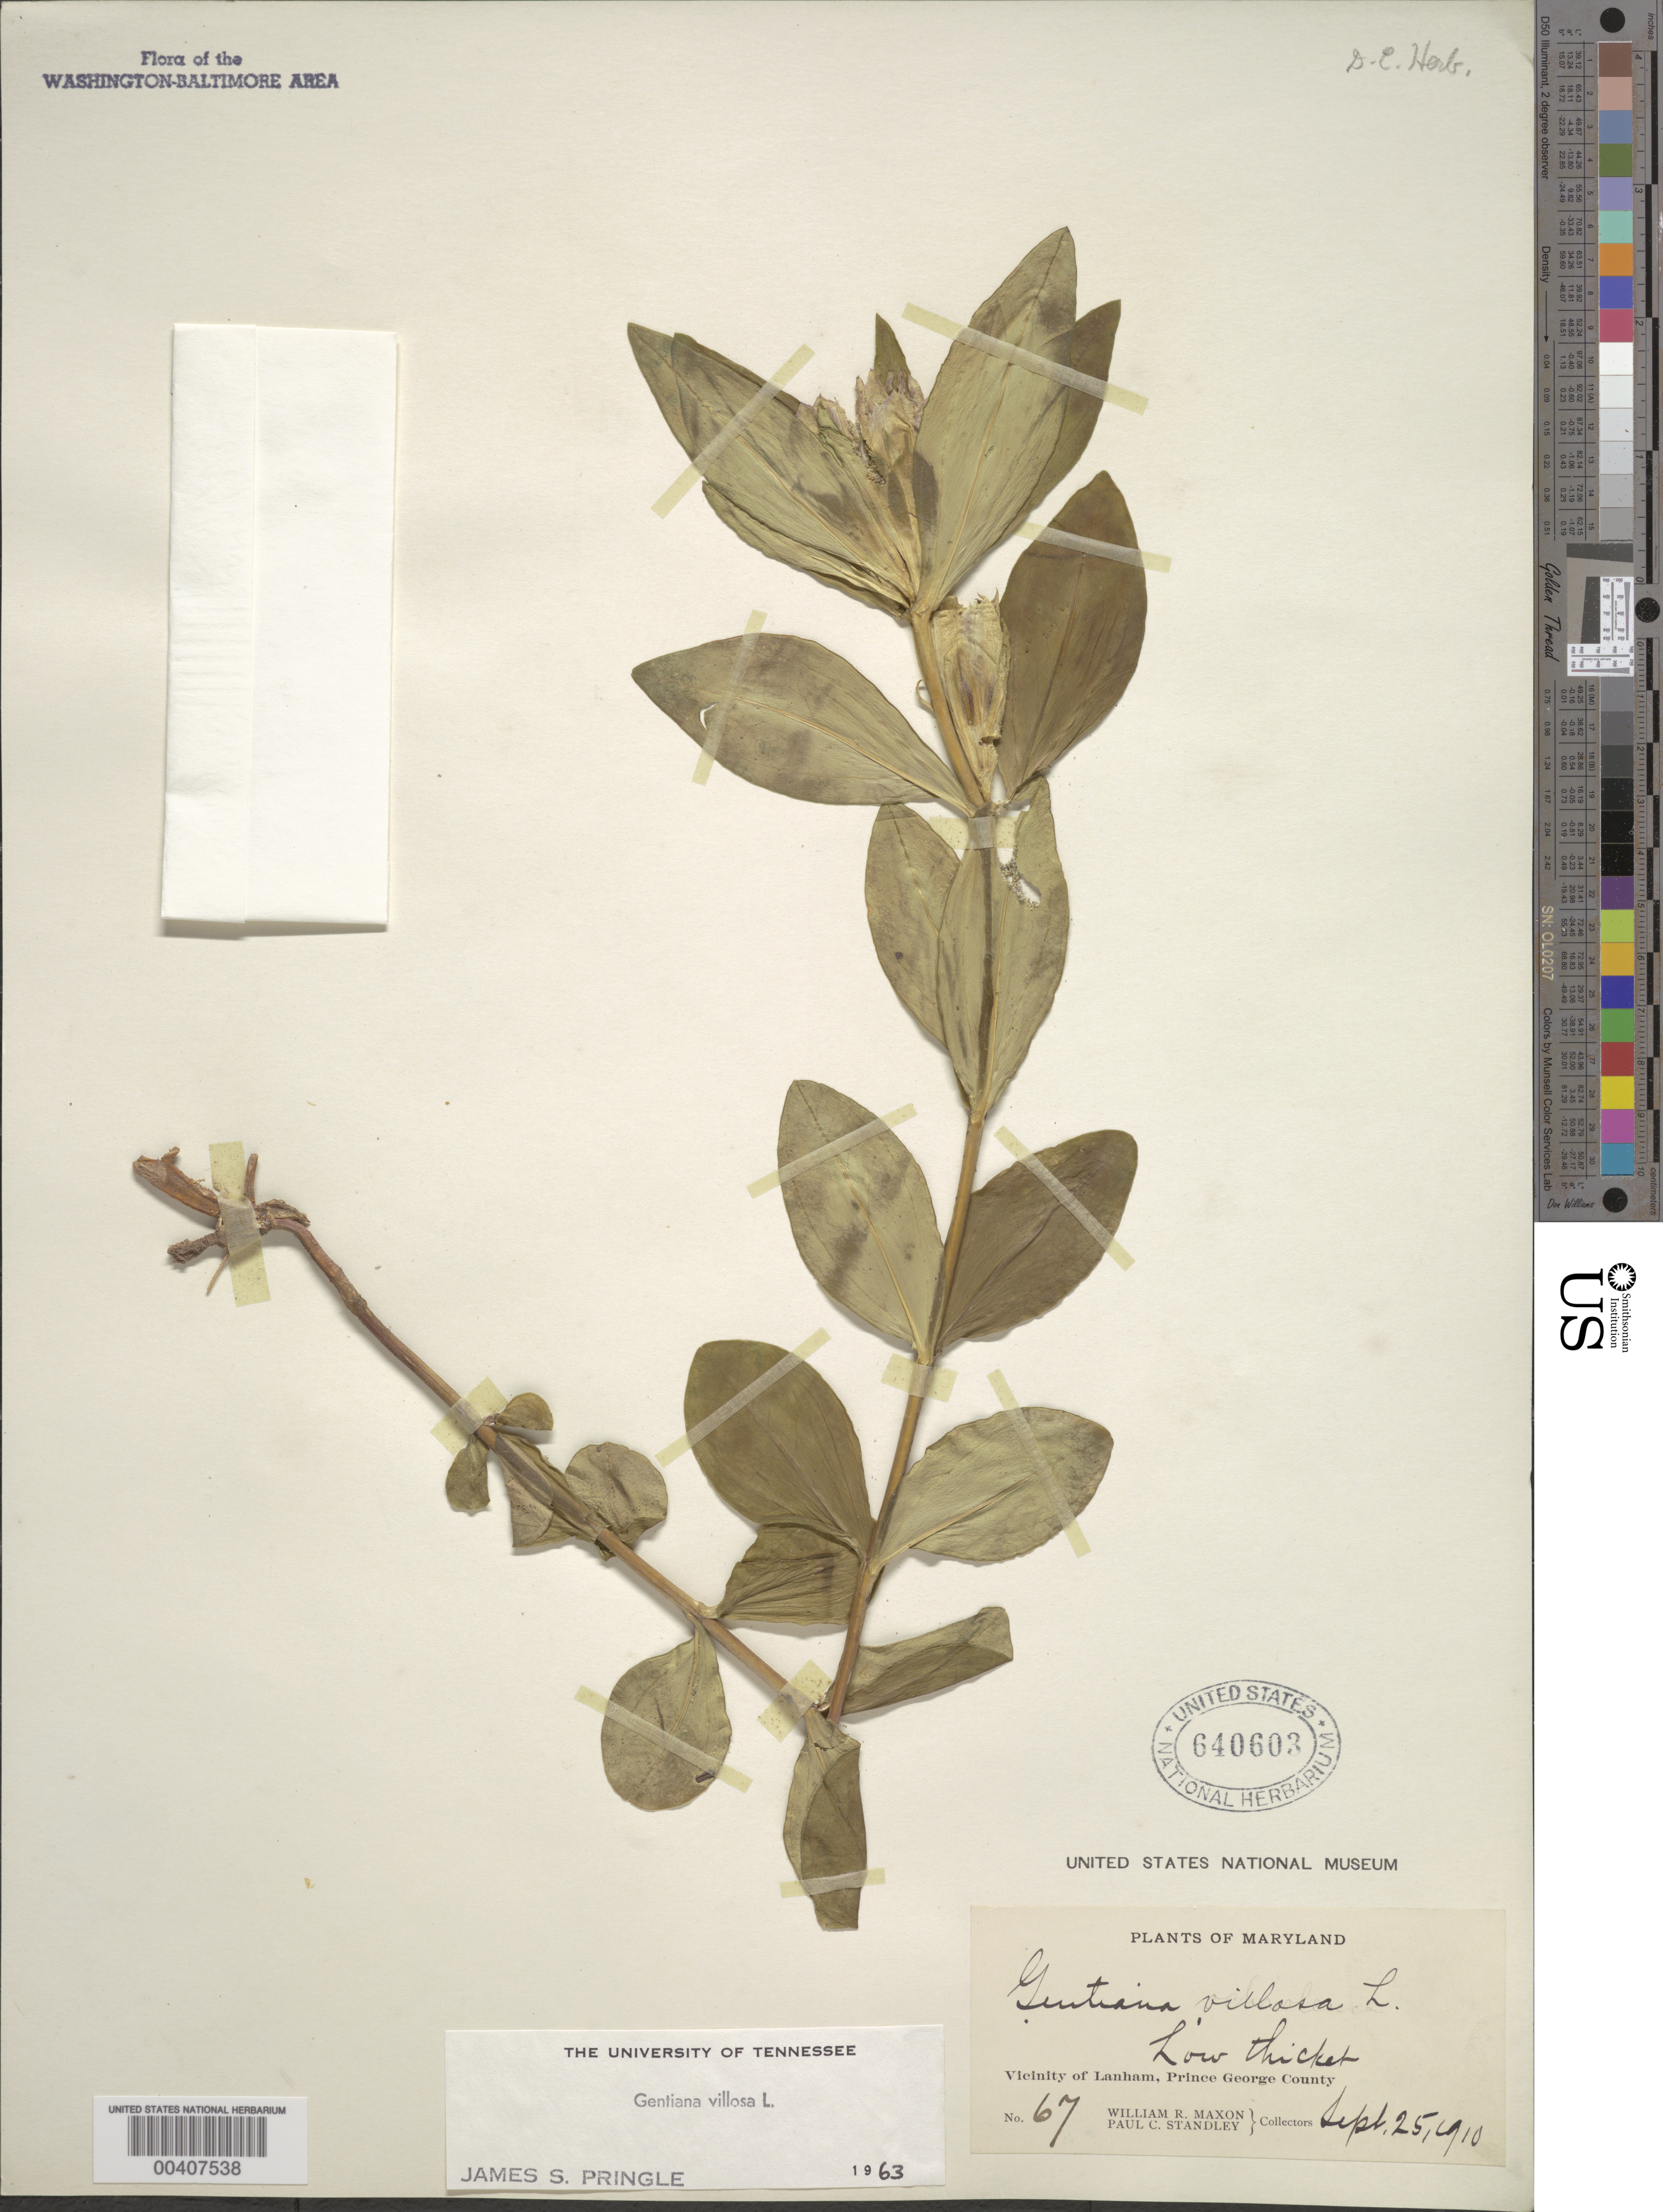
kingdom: Plantae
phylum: Tracheophyta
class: Magnoliopsida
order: Gentianales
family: Gentianaceae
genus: Gentiana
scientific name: Gentiana villosa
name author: L.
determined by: Pringle, J. S.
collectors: W. R. Maxon & P. C. Standley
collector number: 67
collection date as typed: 25 Sep 1910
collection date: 1910-09-25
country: United States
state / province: Maryland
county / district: Prince George's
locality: Vicinity of Lanham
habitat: Low thicket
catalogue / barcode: US 640603